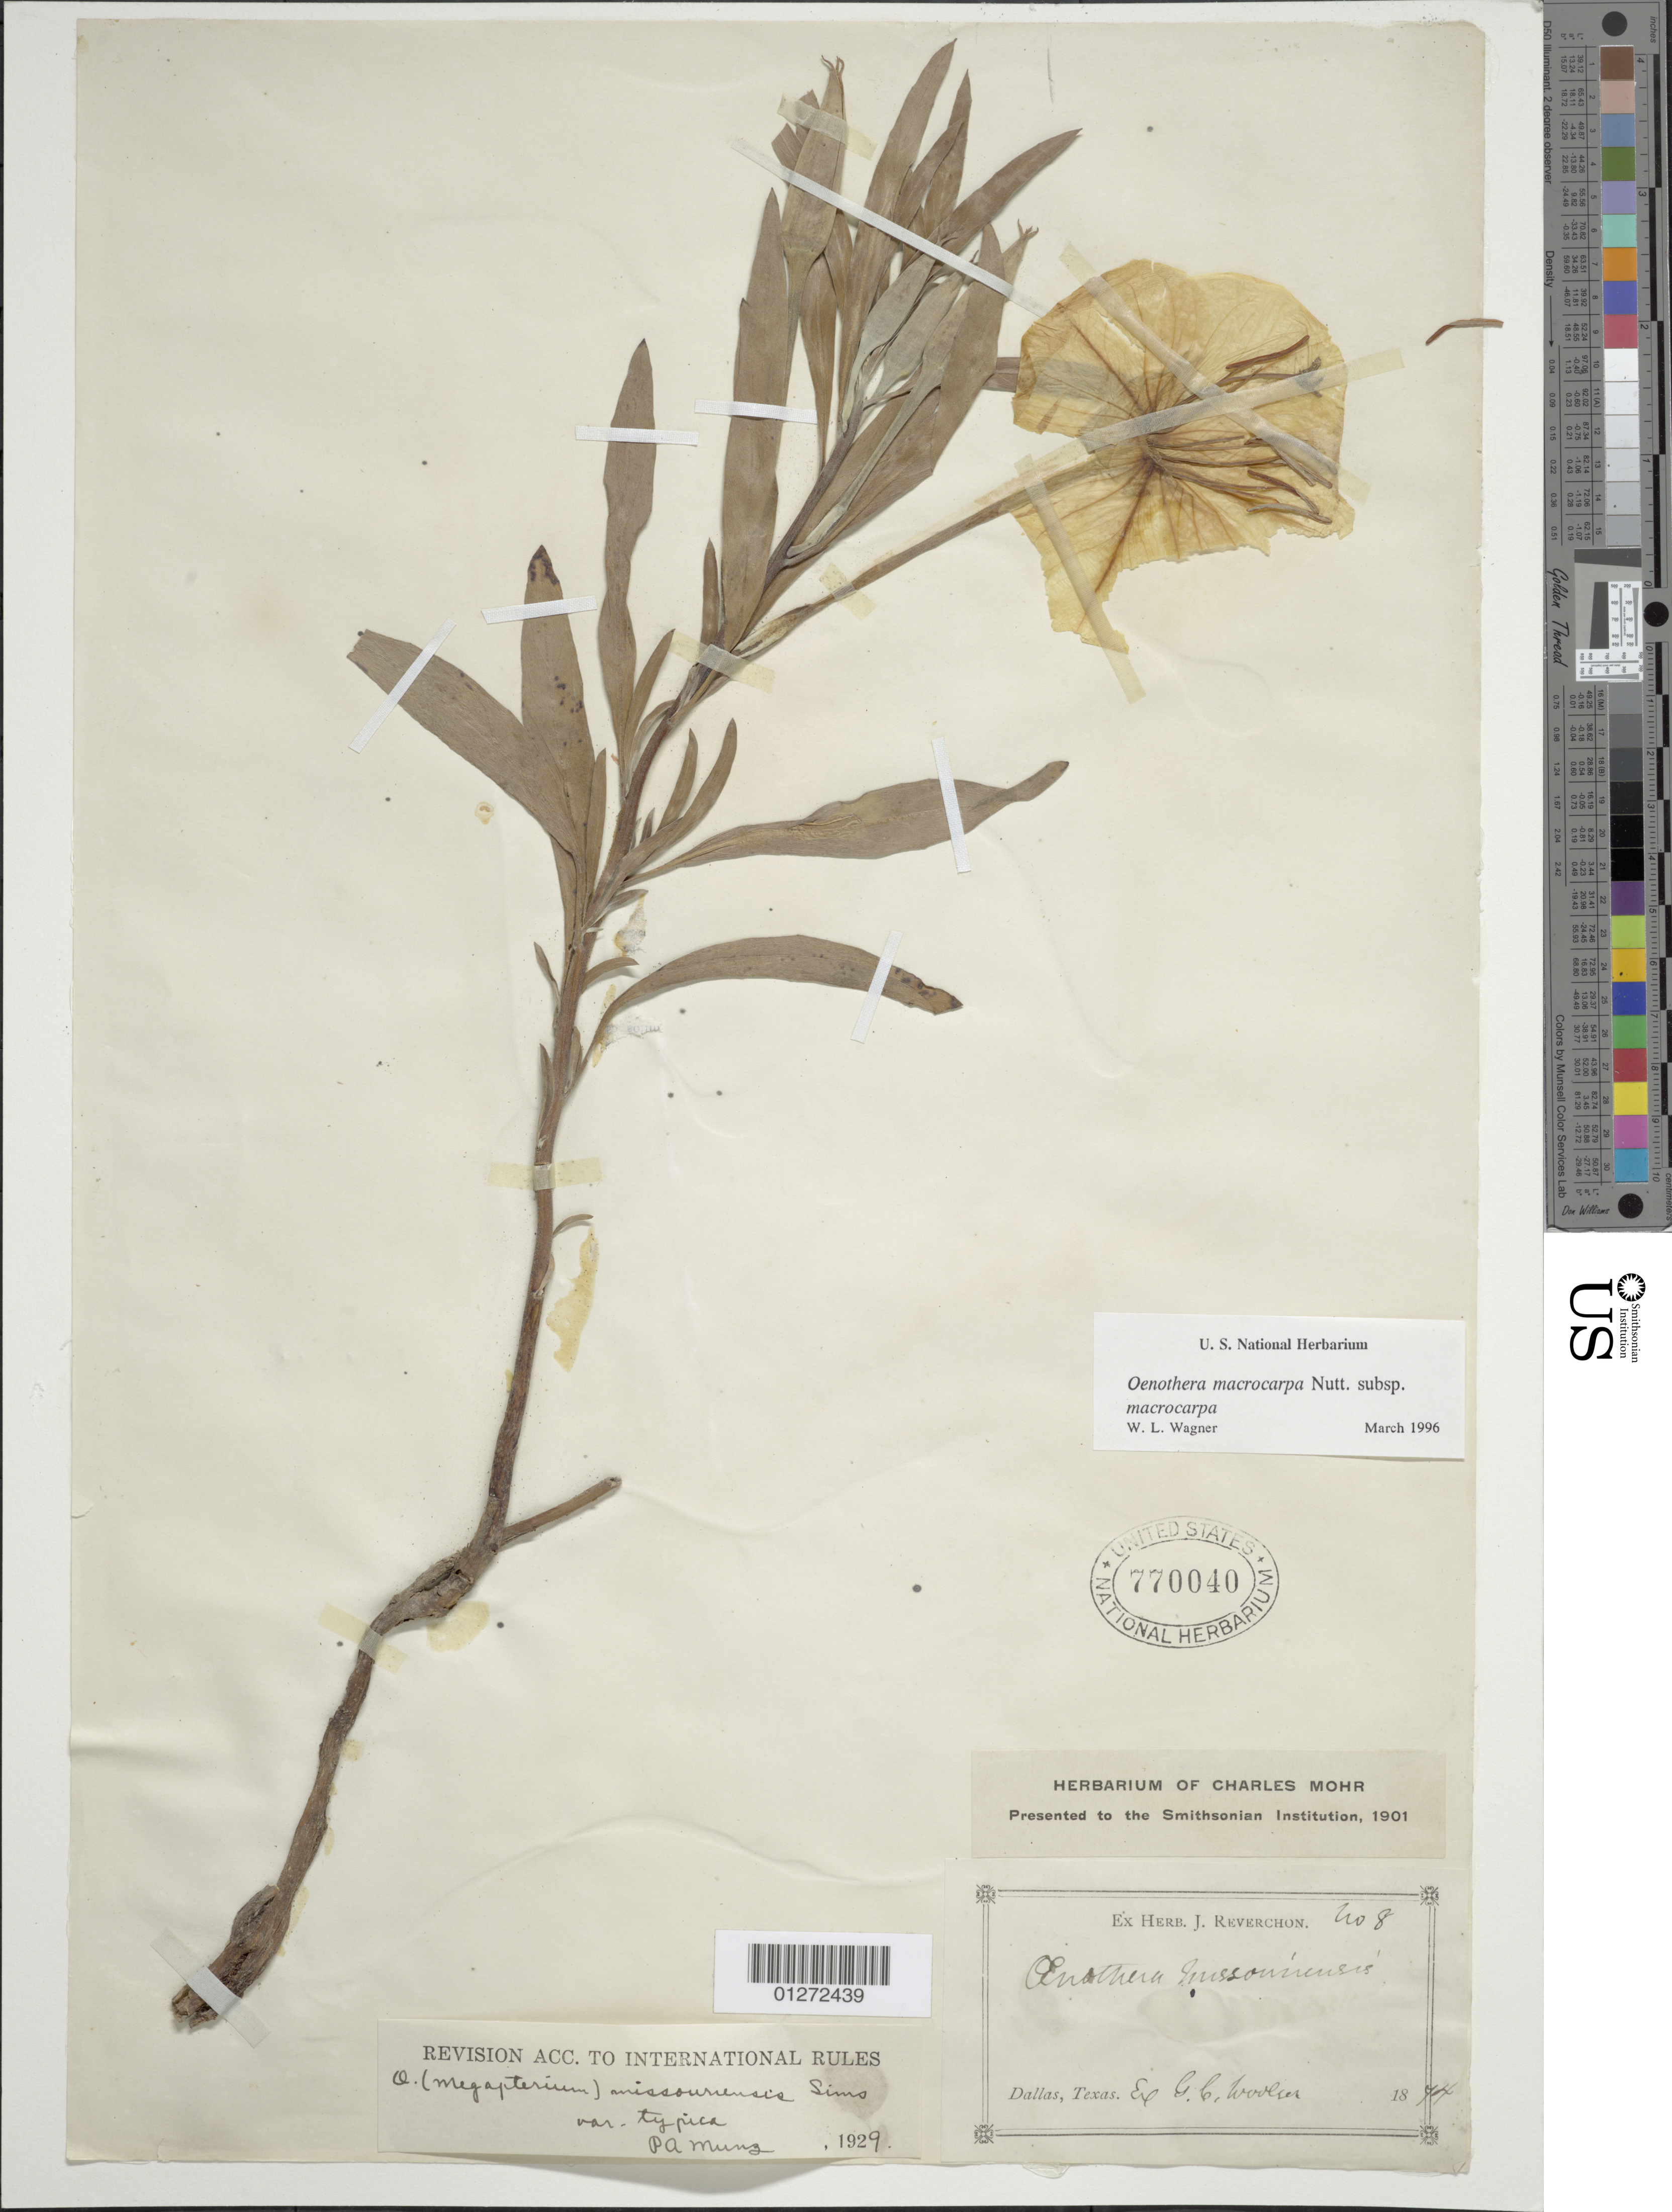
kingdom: Plantae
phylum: Tracheophyta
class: Magnoliopsida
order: Myrtales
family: Onagraceae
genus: Oenothera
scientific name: Oenothera macrocarpa subsp. macrocarpa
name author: Nutt.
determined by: Wagner, W. L., (BOT), Smithsonian Institution - National Museum of Natural History (UNITED STATES)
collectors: J. Reverchon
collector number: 8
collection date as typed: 1874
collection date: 1874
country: United States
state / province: Texas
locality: Dallas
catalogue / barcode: US 770040